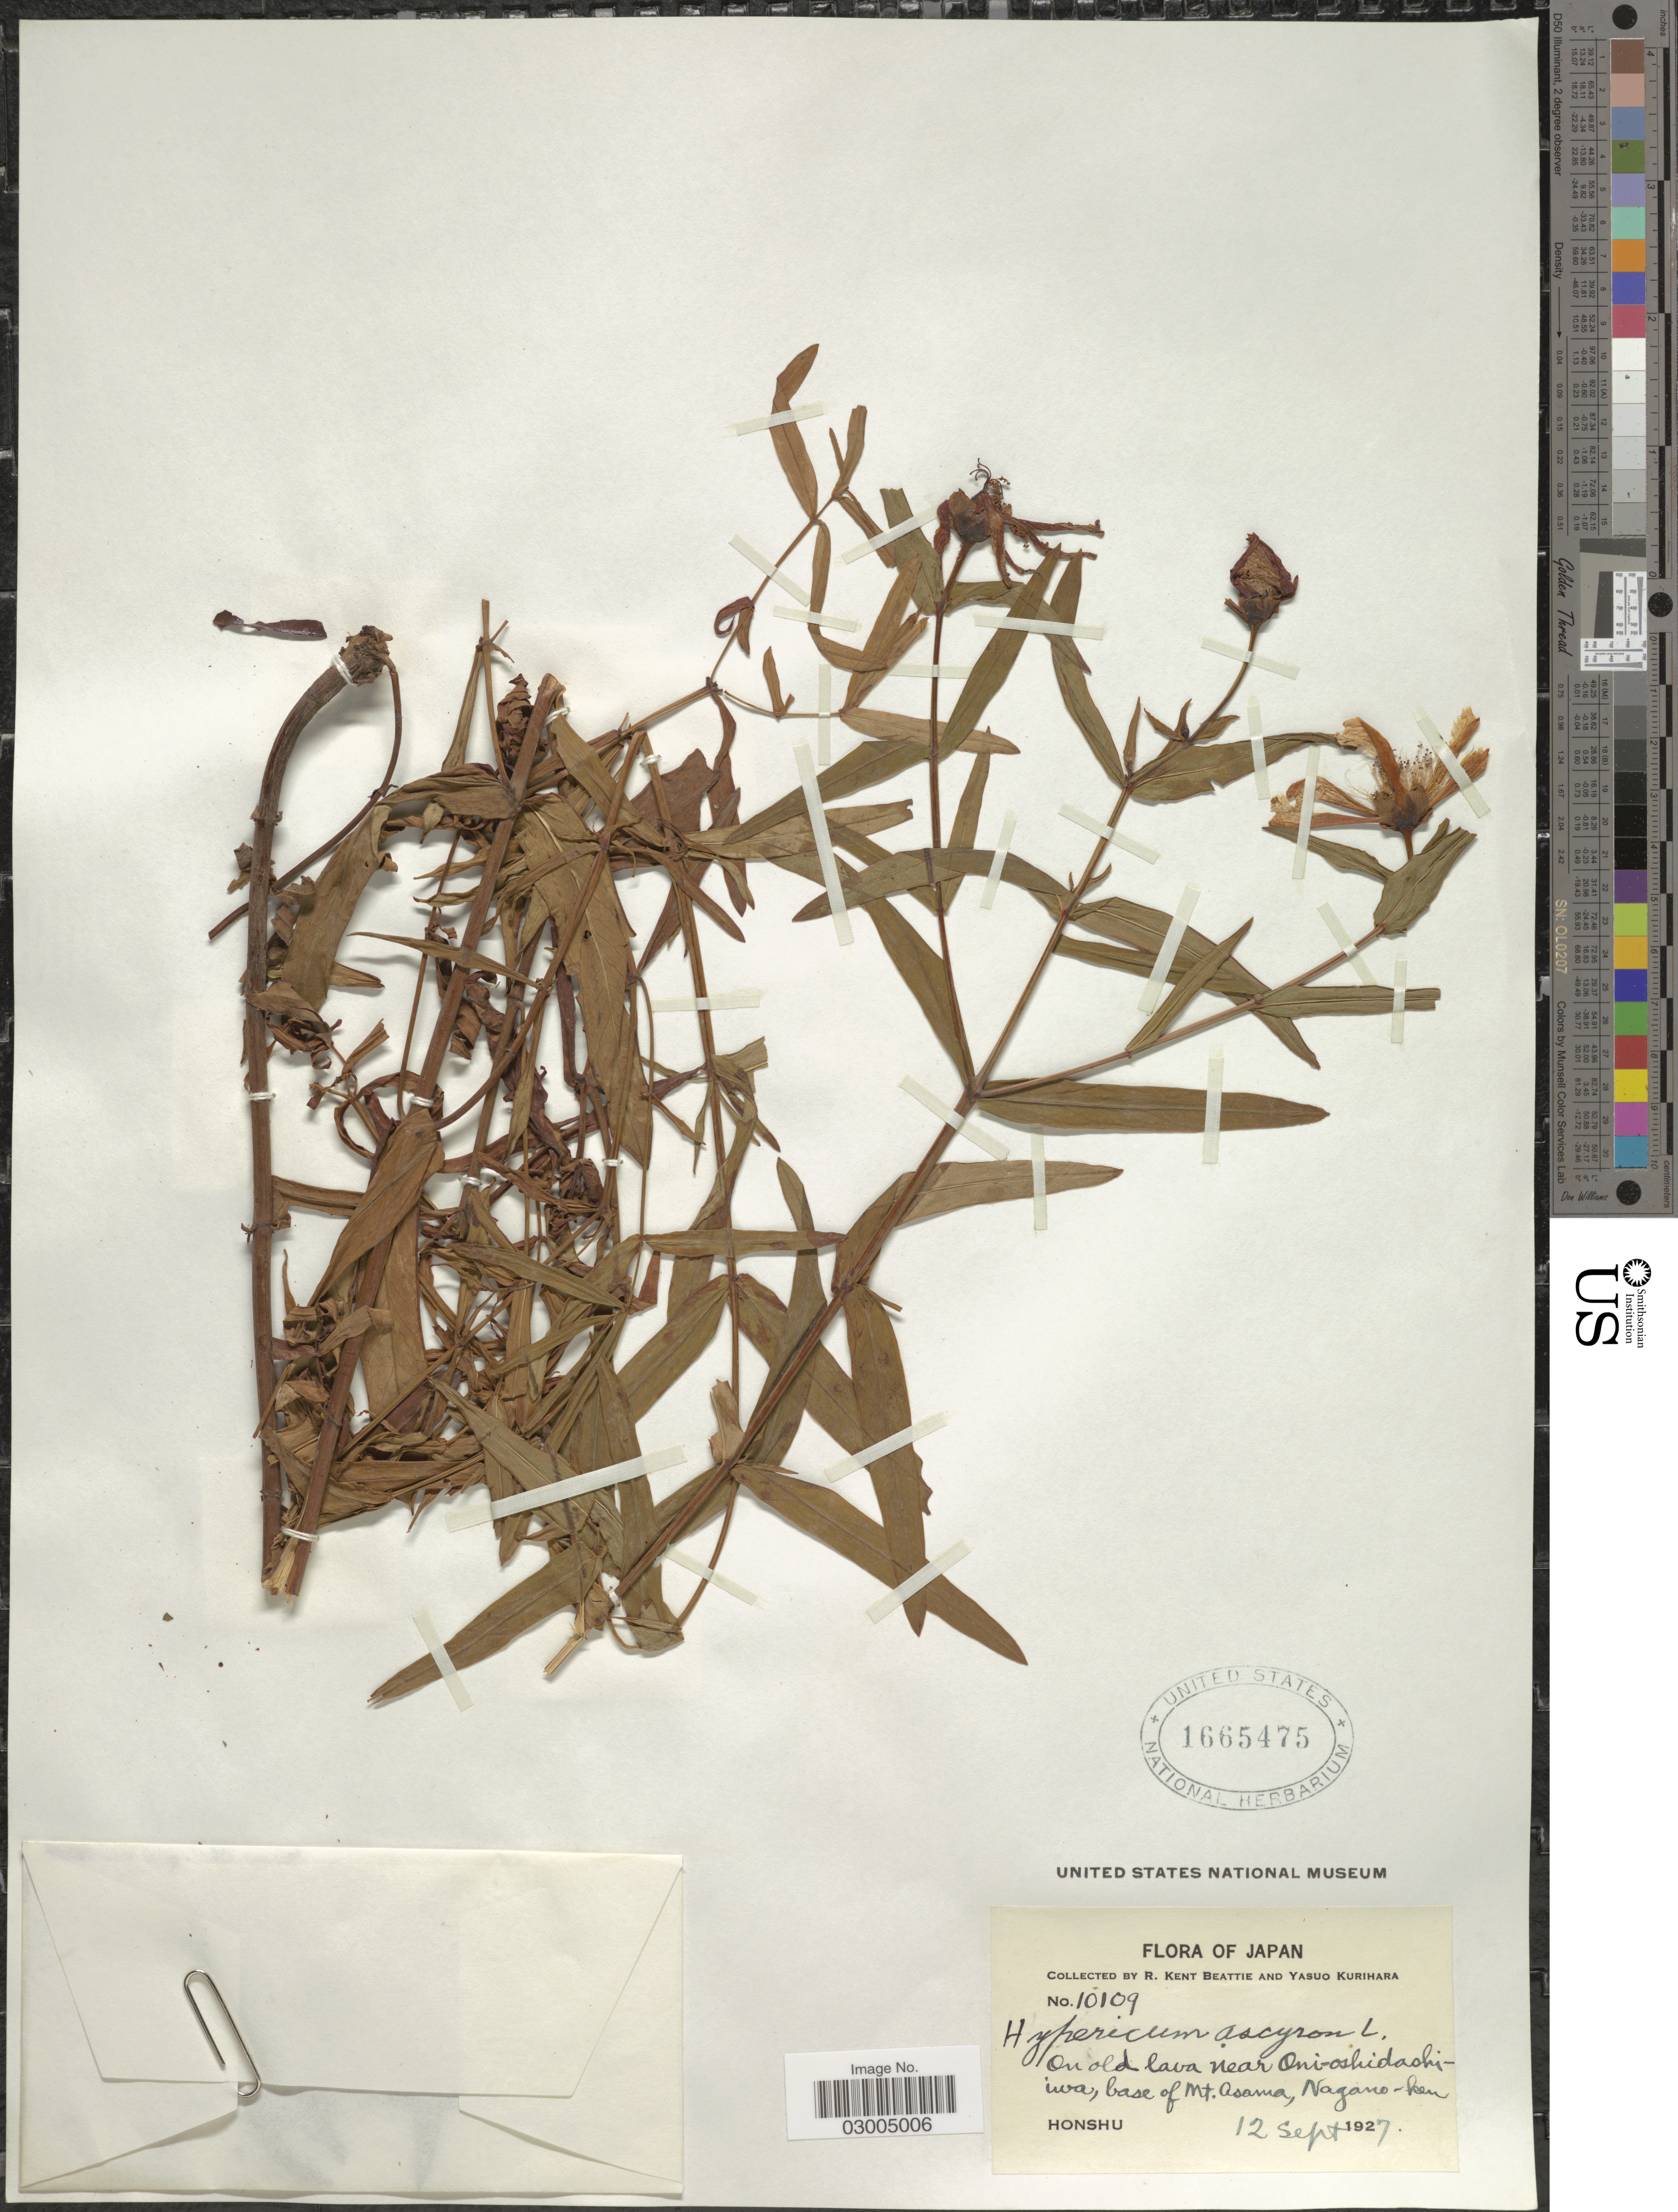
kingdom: Plantae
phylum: Tracheophyta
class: Magnoliopsida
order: Malpighiales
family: Hypericaceae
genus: Hypericum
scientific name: Hypericum ascyron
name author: L.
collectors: R. K. Beattie & Y. Kurihara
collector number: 10109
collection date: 1927-09-12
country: Japan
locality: On old lava near Oni-oshidashi-iwa, base of Mt. Asama, Nagano-ken. Honshu.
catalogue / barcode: US 1665475